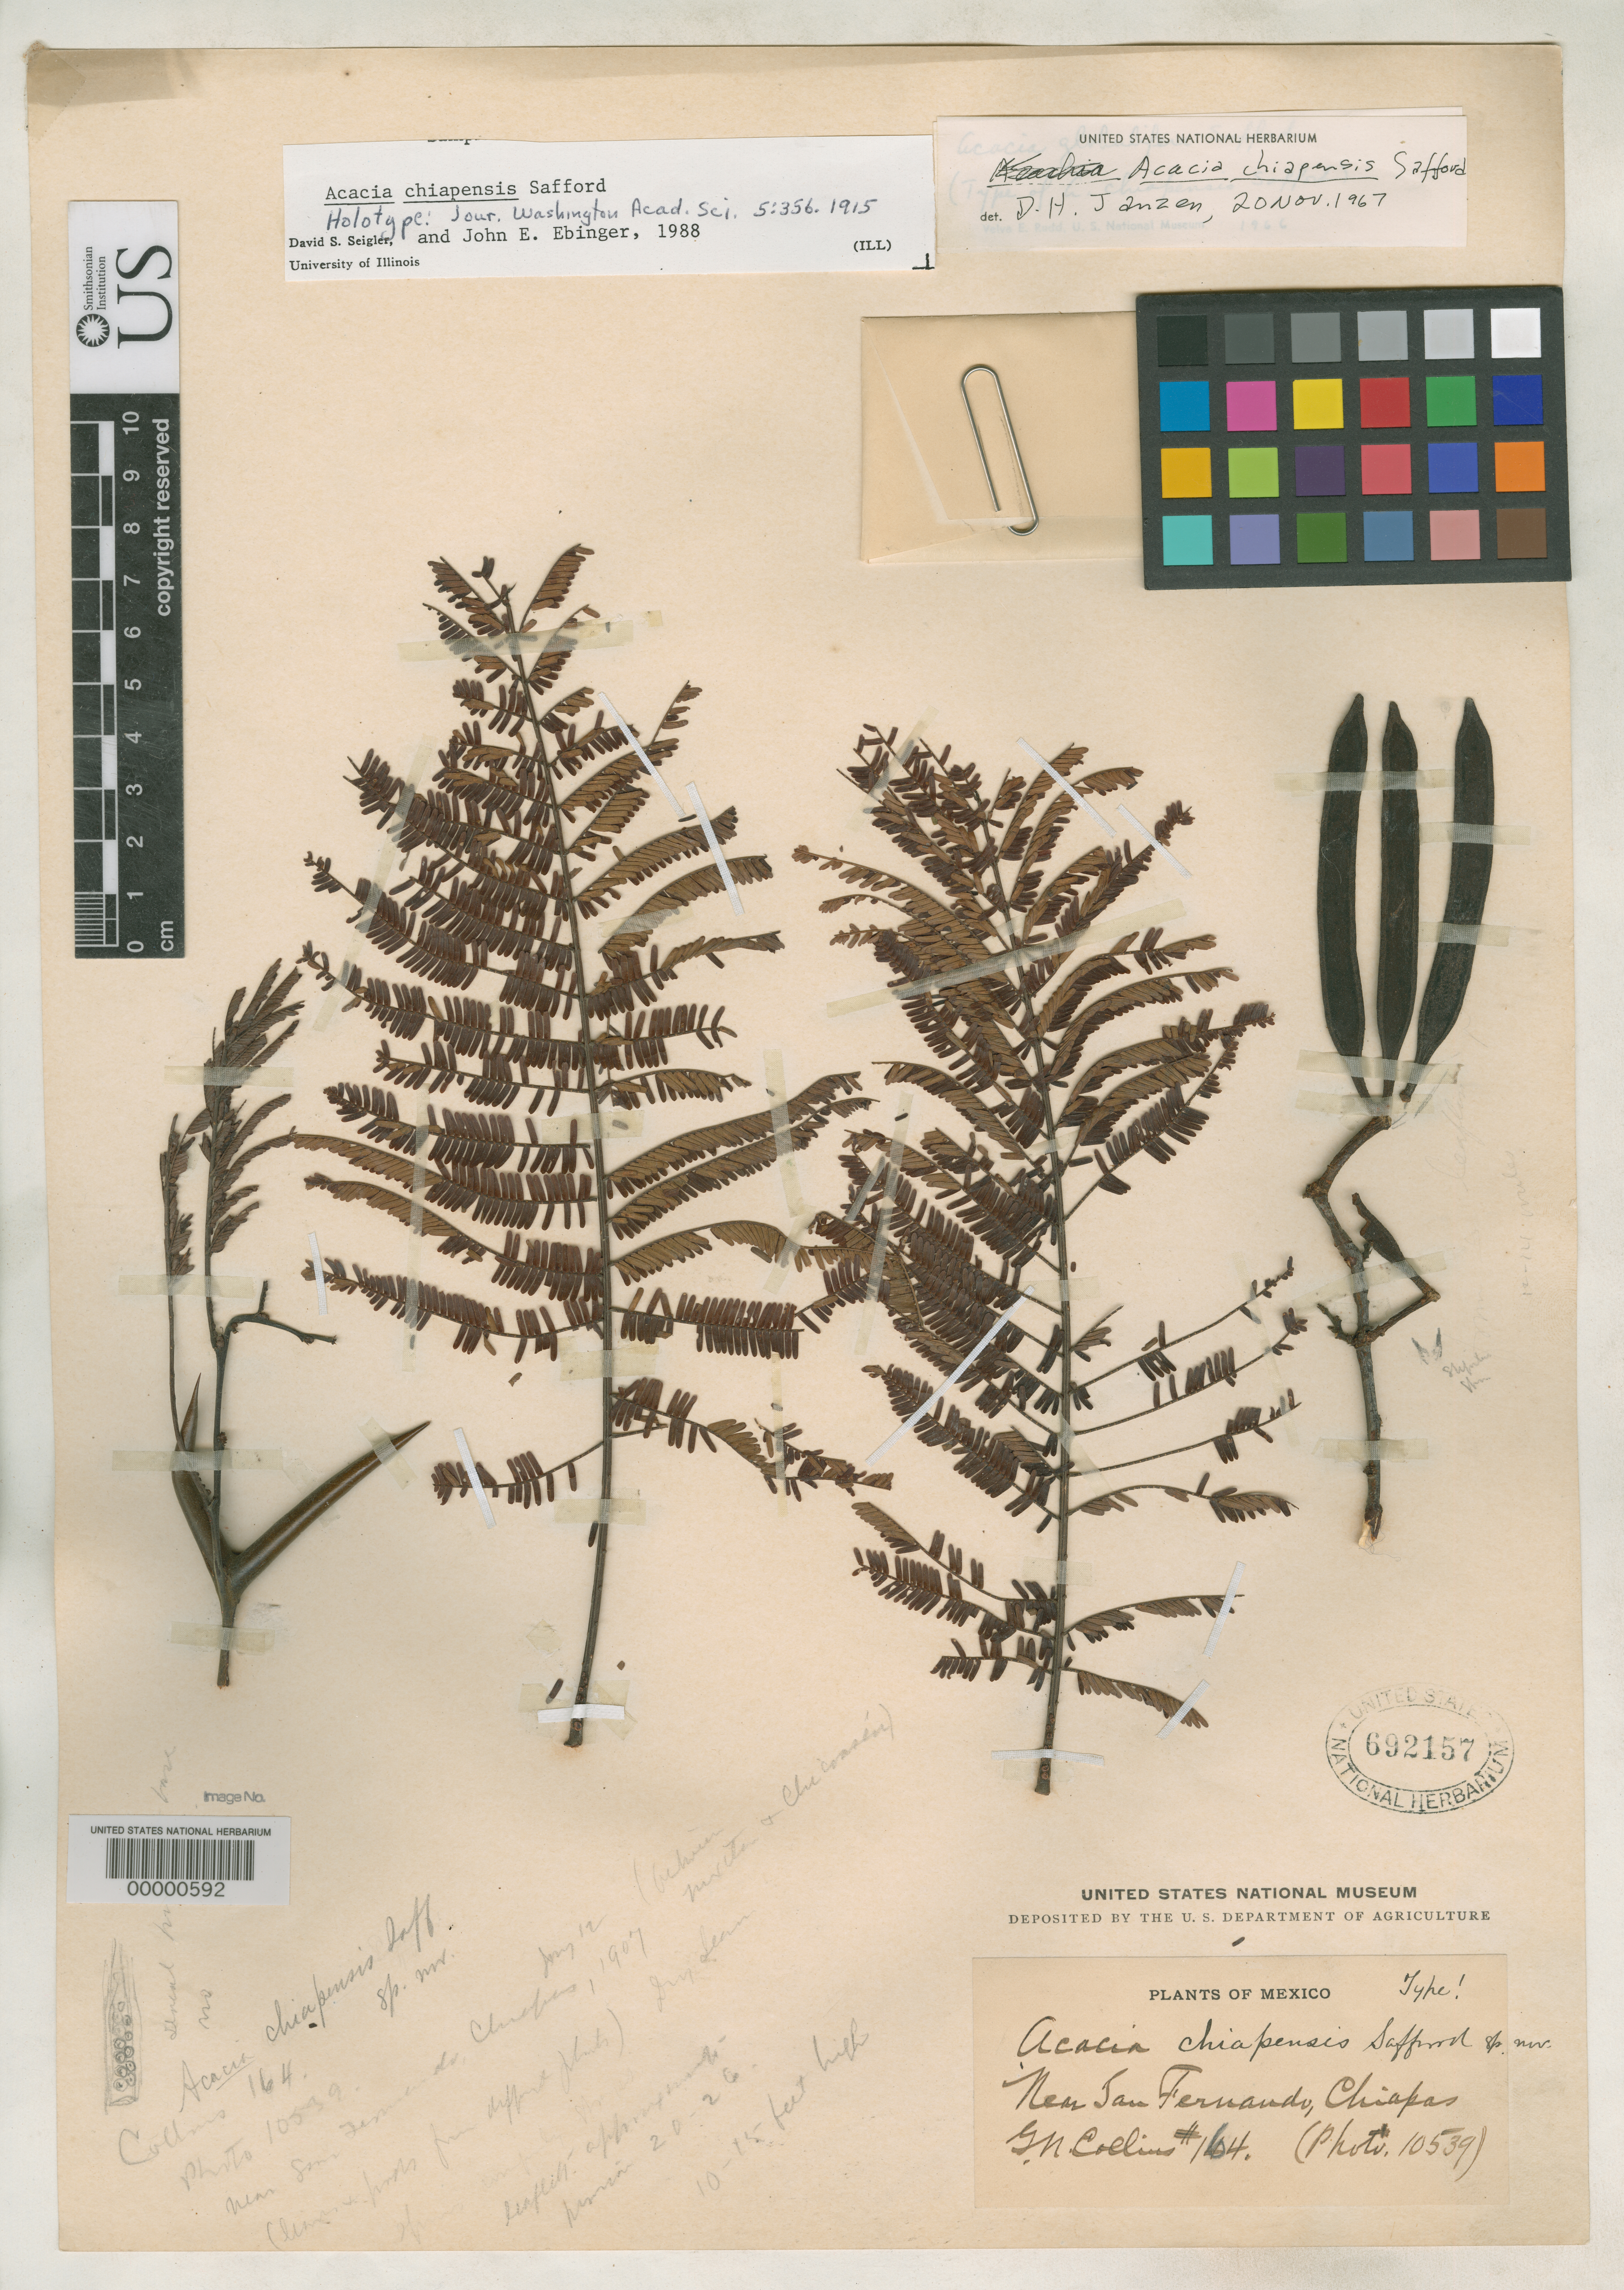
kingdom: Plantae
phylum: Tracheophyta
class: Magnoliopsida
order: Fabales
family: Fabaceae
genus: Acacia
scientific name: Acacia chiapensis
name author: Saff.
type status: Holotype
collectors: G. Collins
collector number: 164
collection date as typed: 12 Jan 1907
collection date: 1907-01-12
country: Mexico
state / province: Chiapas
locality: San Fernandino.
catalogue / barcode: US 692157